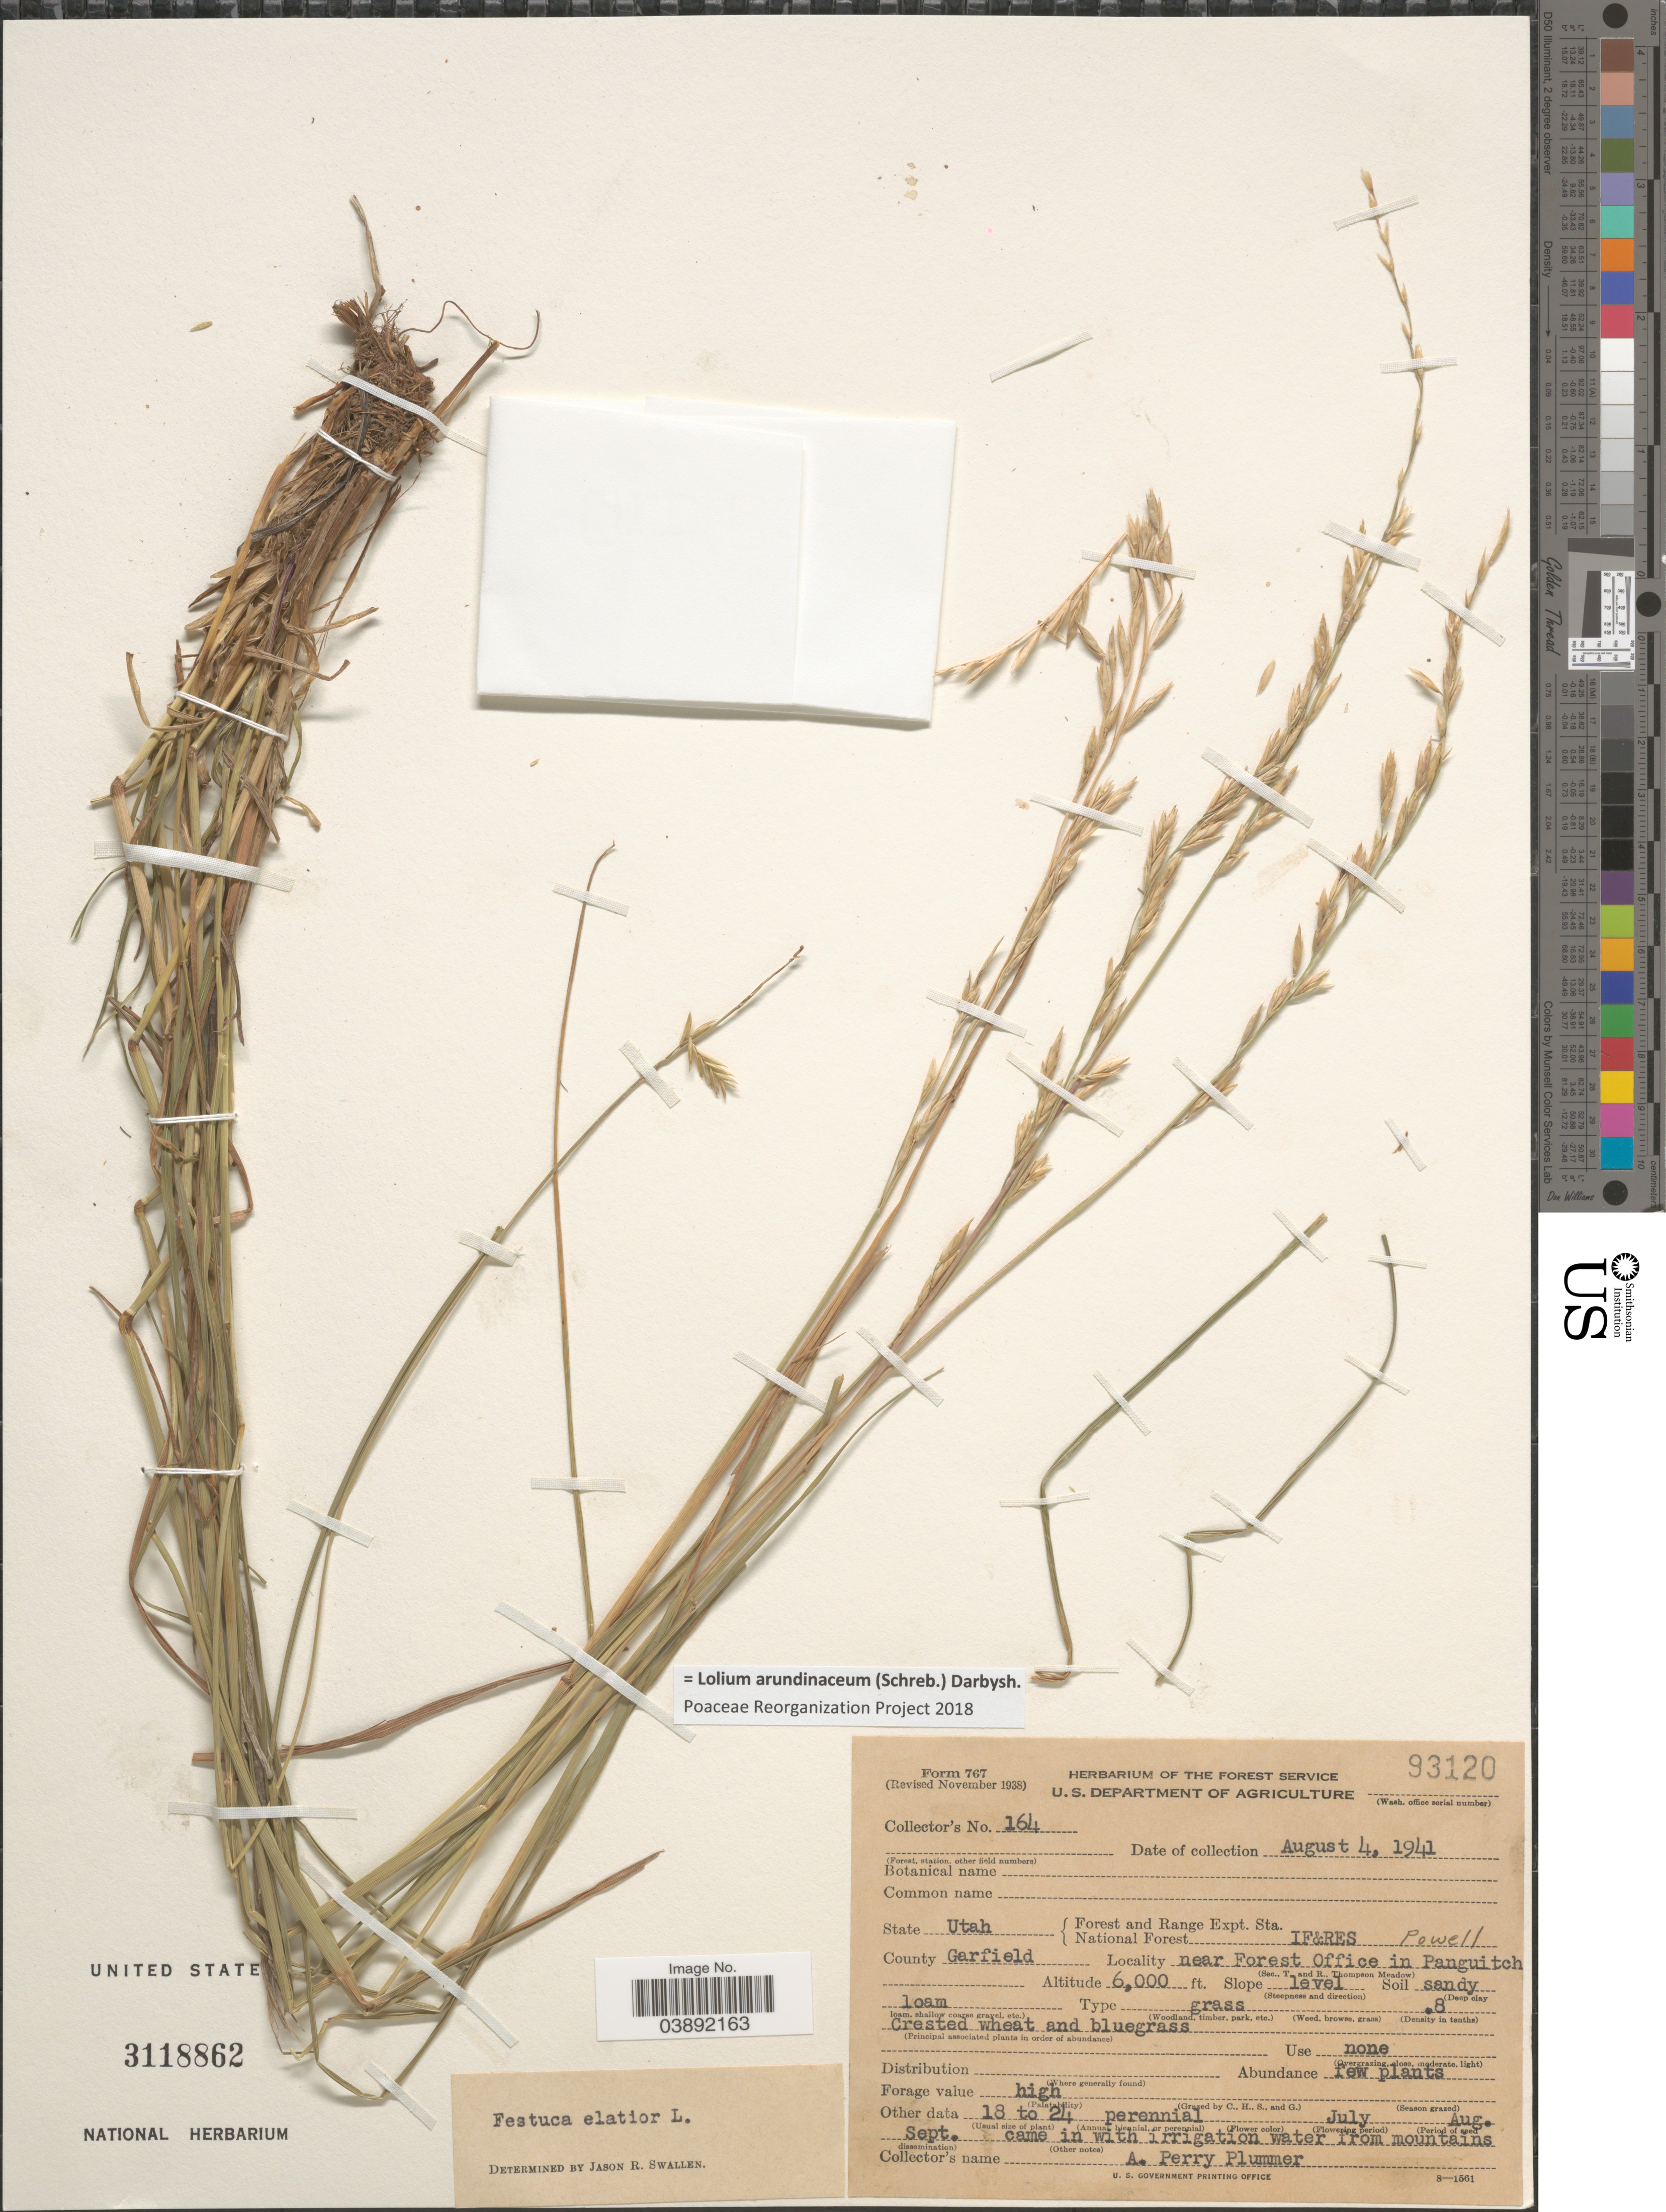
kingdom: Plantae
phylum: Tracheophyta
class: Liliopsida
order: Poales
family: Poaceae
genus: Lolium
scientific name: Lolium arundinaceum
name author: (Schreb.) Darbysh.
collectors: A. Plummer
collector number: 164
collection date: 1941-08-04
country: United States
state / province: Utah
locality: Forest and Range Expt. Sta. National Forest IF&RES Powell. County Garfield. Near Forest Office in Panguitch.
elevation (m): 1829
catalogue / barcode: US 3118862